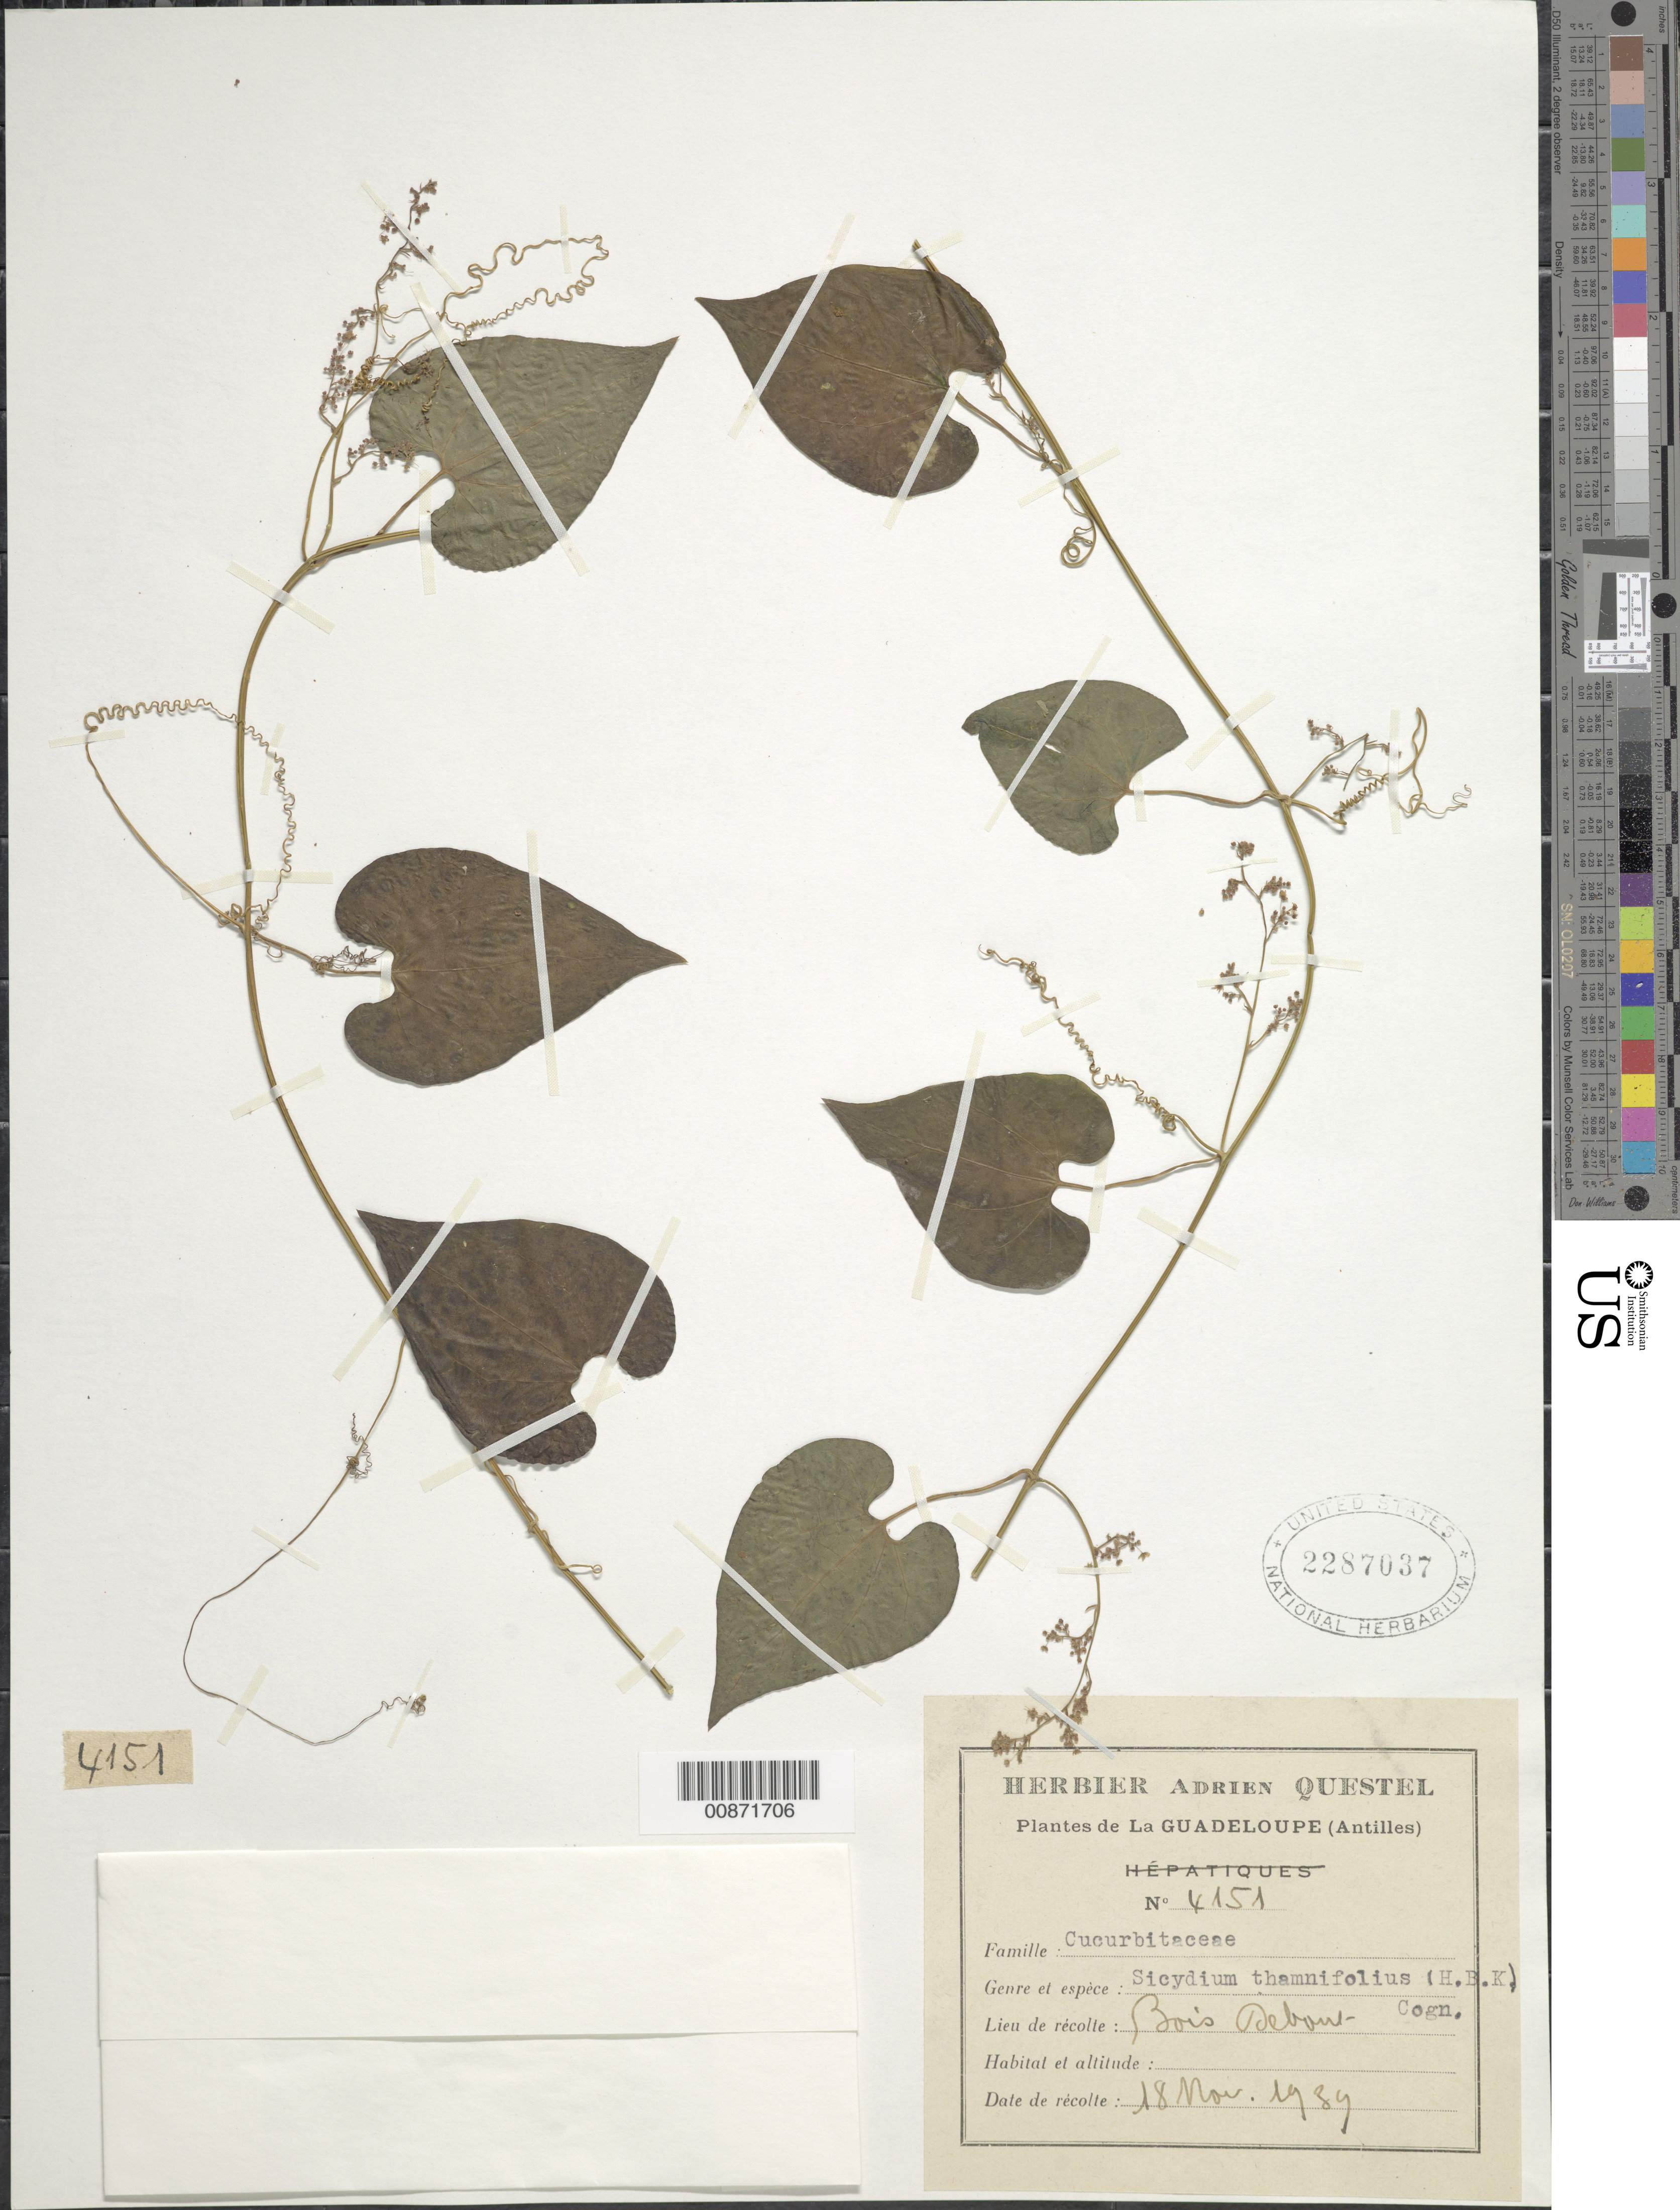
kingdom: Plantae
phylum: Tracheophyta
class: Magnoliopsida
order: Cucurbitales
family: Cucurbitaceae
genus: Sicydium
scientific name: Sicydium thamnifolium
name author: Cogn.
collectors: A. Questel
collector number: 4151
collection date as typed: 18 Nov 1939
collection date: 1939-11-18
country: Guadeloupe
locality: Bois Debont (sp?)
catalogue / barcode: US 2287037